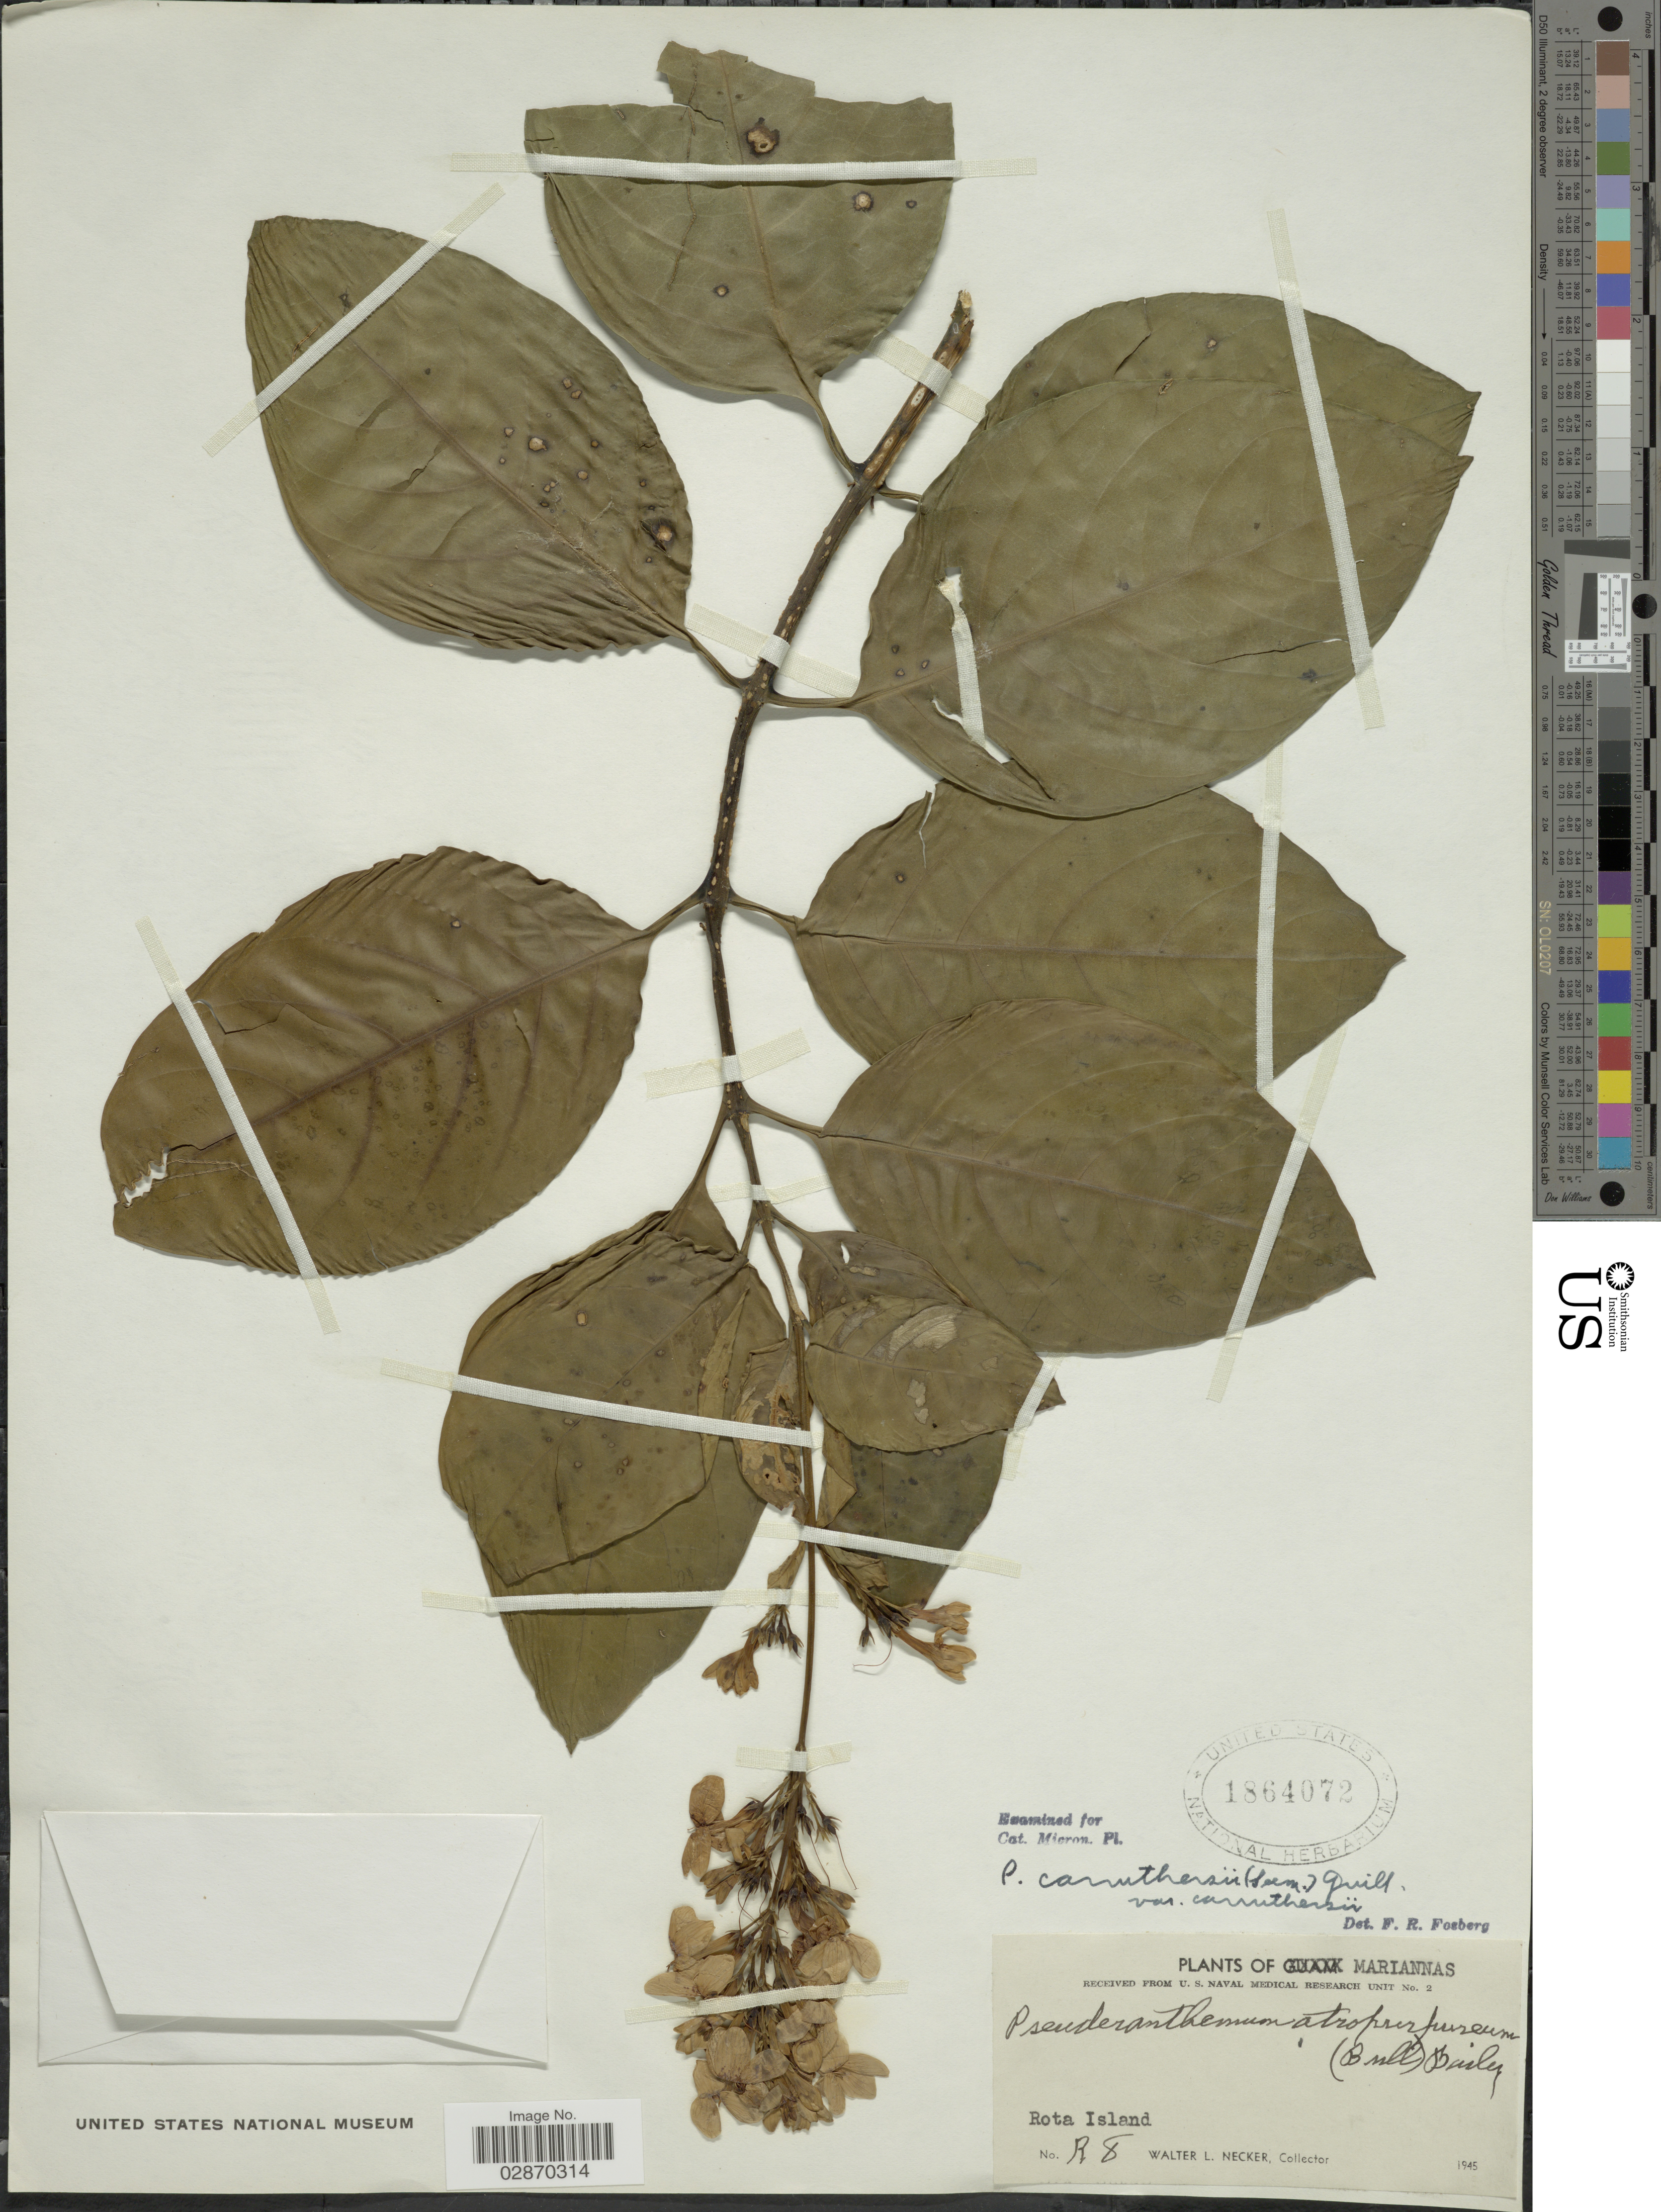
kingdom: Plantae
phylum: Tracheophyta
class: Magnoliopsida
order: Lamiales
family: Acanthaceae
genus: Pseuderanthemum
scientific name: Pseuderanthemum carruthersii var. carruthersii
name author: (Seem.) Guillaumin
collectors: W. L. Necker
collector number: R8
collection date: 1945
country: Northern Mariana Islands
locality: Rota Island.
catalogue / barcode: US 1864072